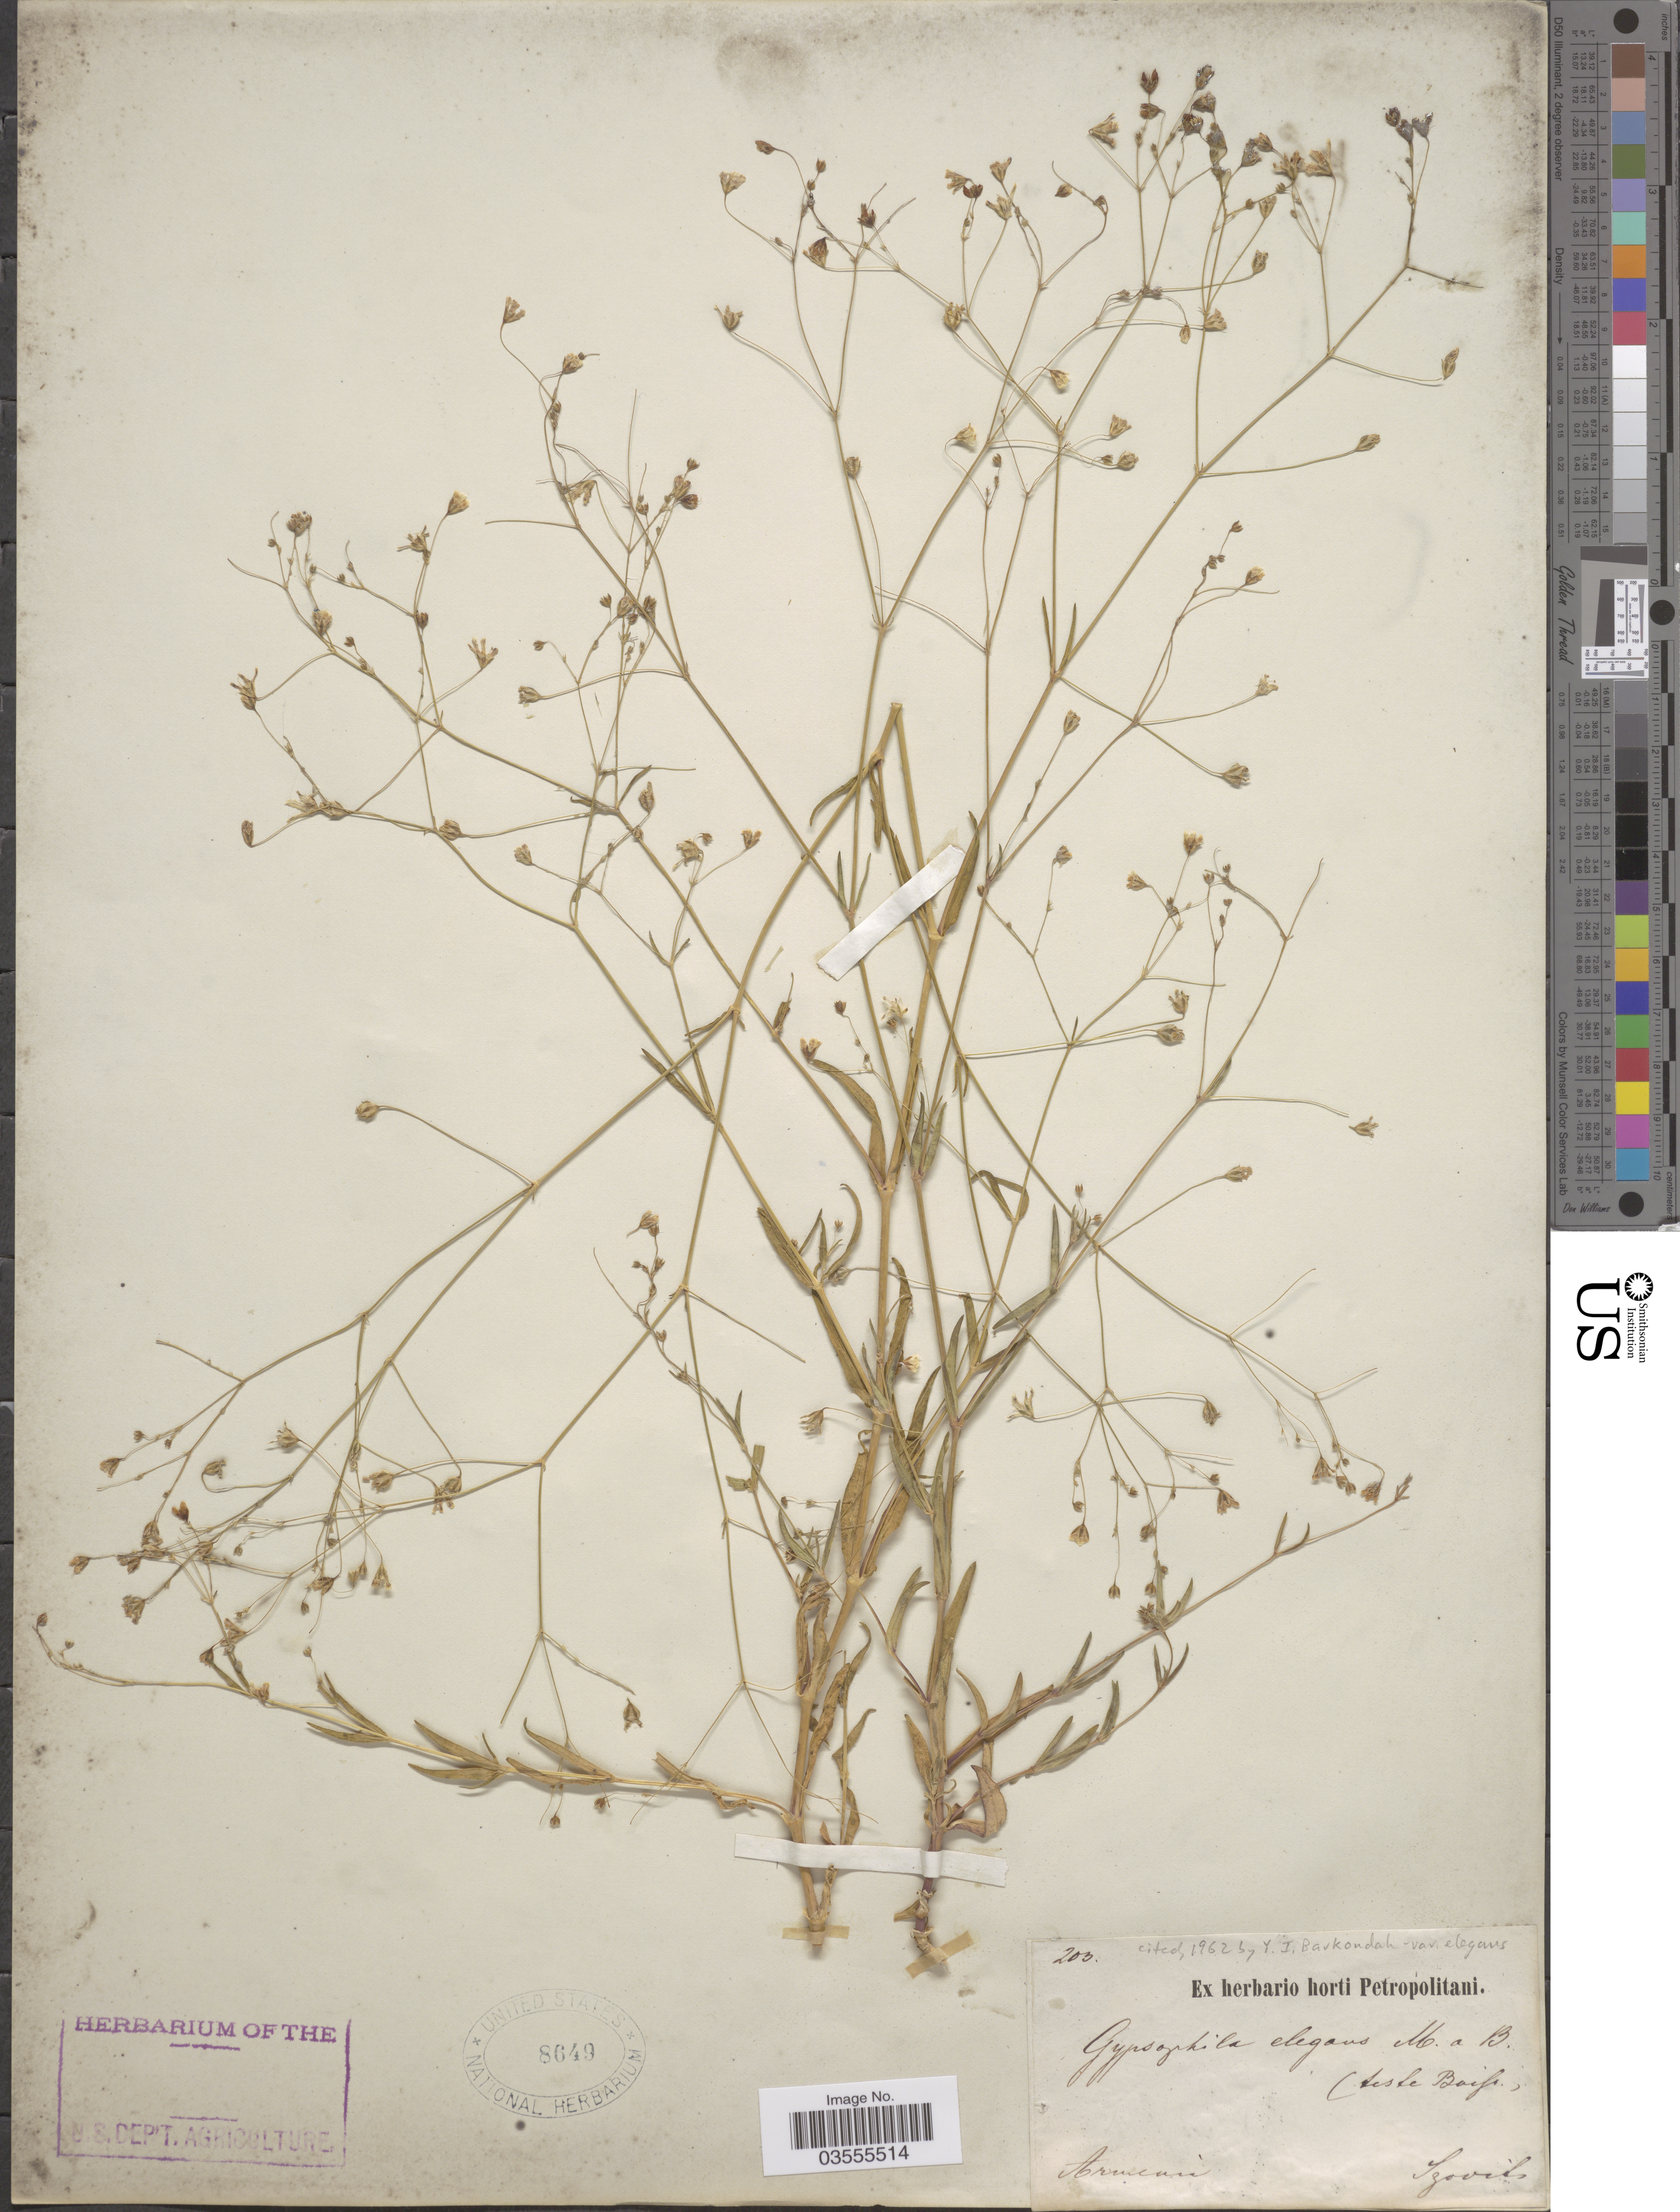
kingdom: Plantae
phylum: Tracheophyta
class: Magnoliopsida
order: Caryophyllales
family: Caryophyllaceae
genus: Gypsophila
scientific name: Gypsophila elegans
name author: M. Bieb.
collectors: Szovits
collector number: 203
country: Armenia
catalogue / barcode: US 8649